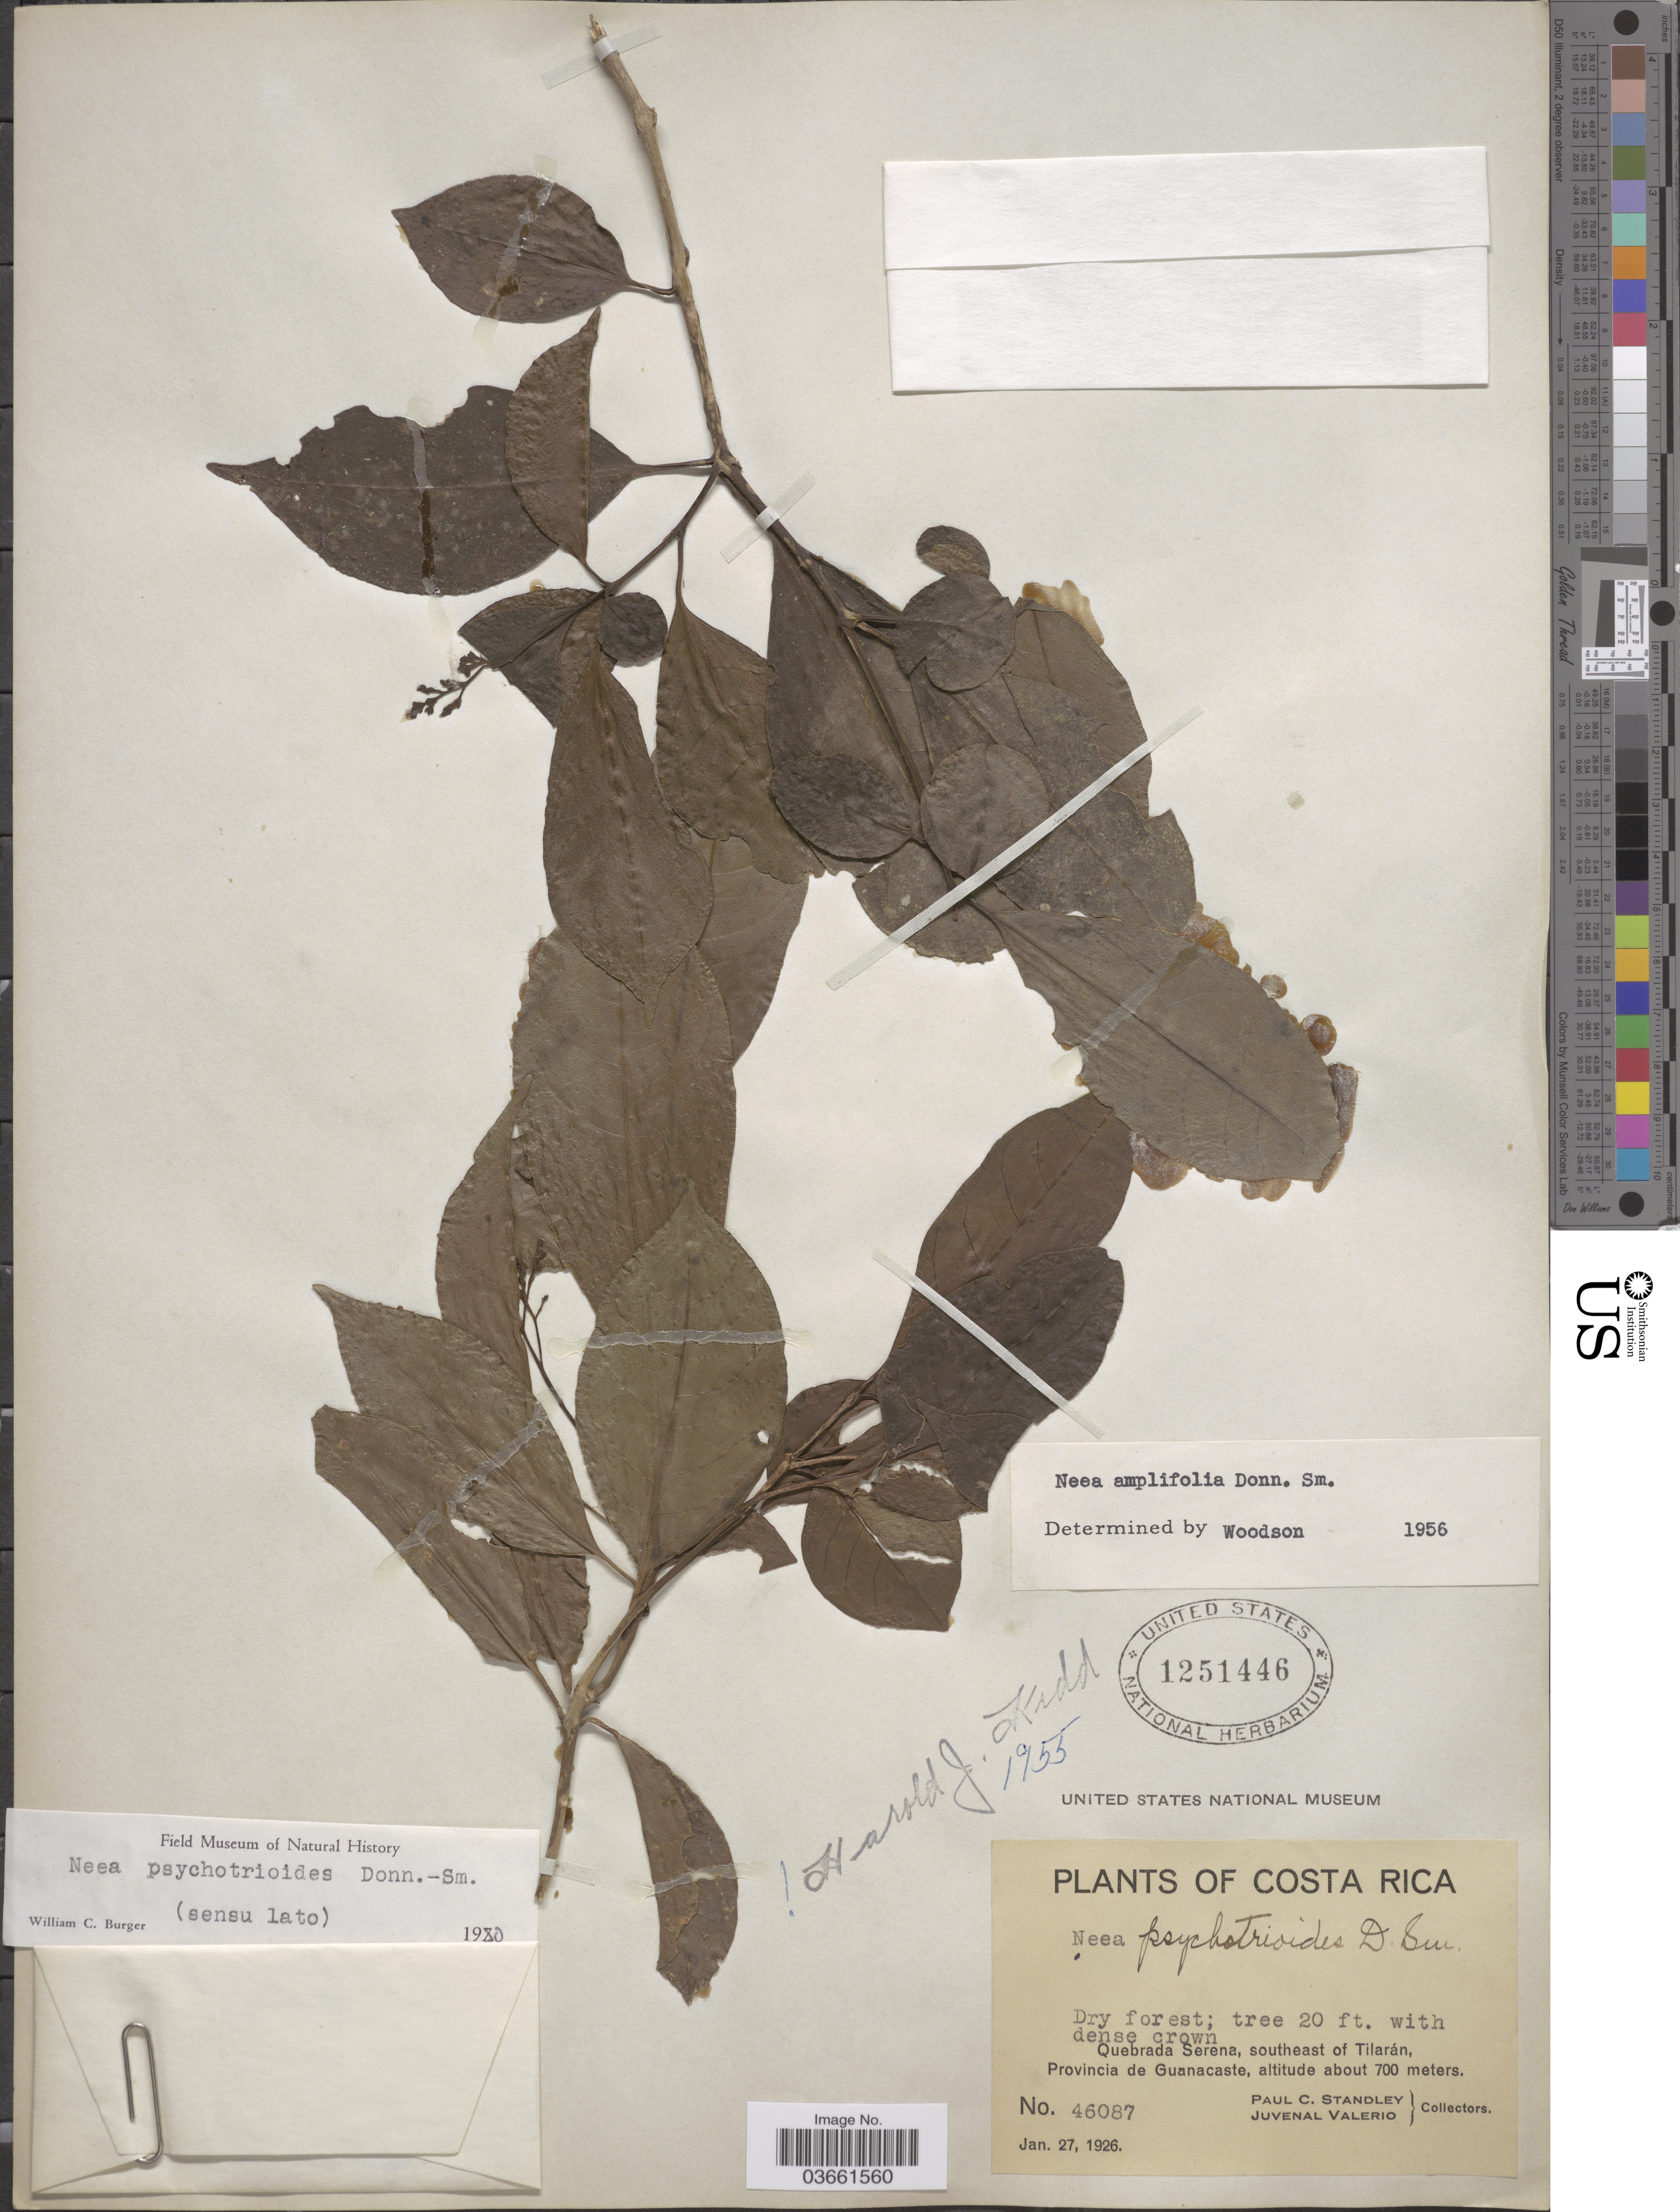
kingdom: Plantae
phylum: Tracheophyta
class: Magnoliopsida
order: Caryophyllales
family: Nyctaginaceae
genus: Neea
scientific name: Neea psychotrioides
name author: Donn. Sm.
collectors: P. C. Standley & J. Valerio R.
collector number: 46087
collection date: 1926-01-27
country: Costa Rica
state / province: Guanacaste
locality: Quebrada Serena, southeast of Tilarán.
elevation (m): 700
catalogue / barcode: US 1251446